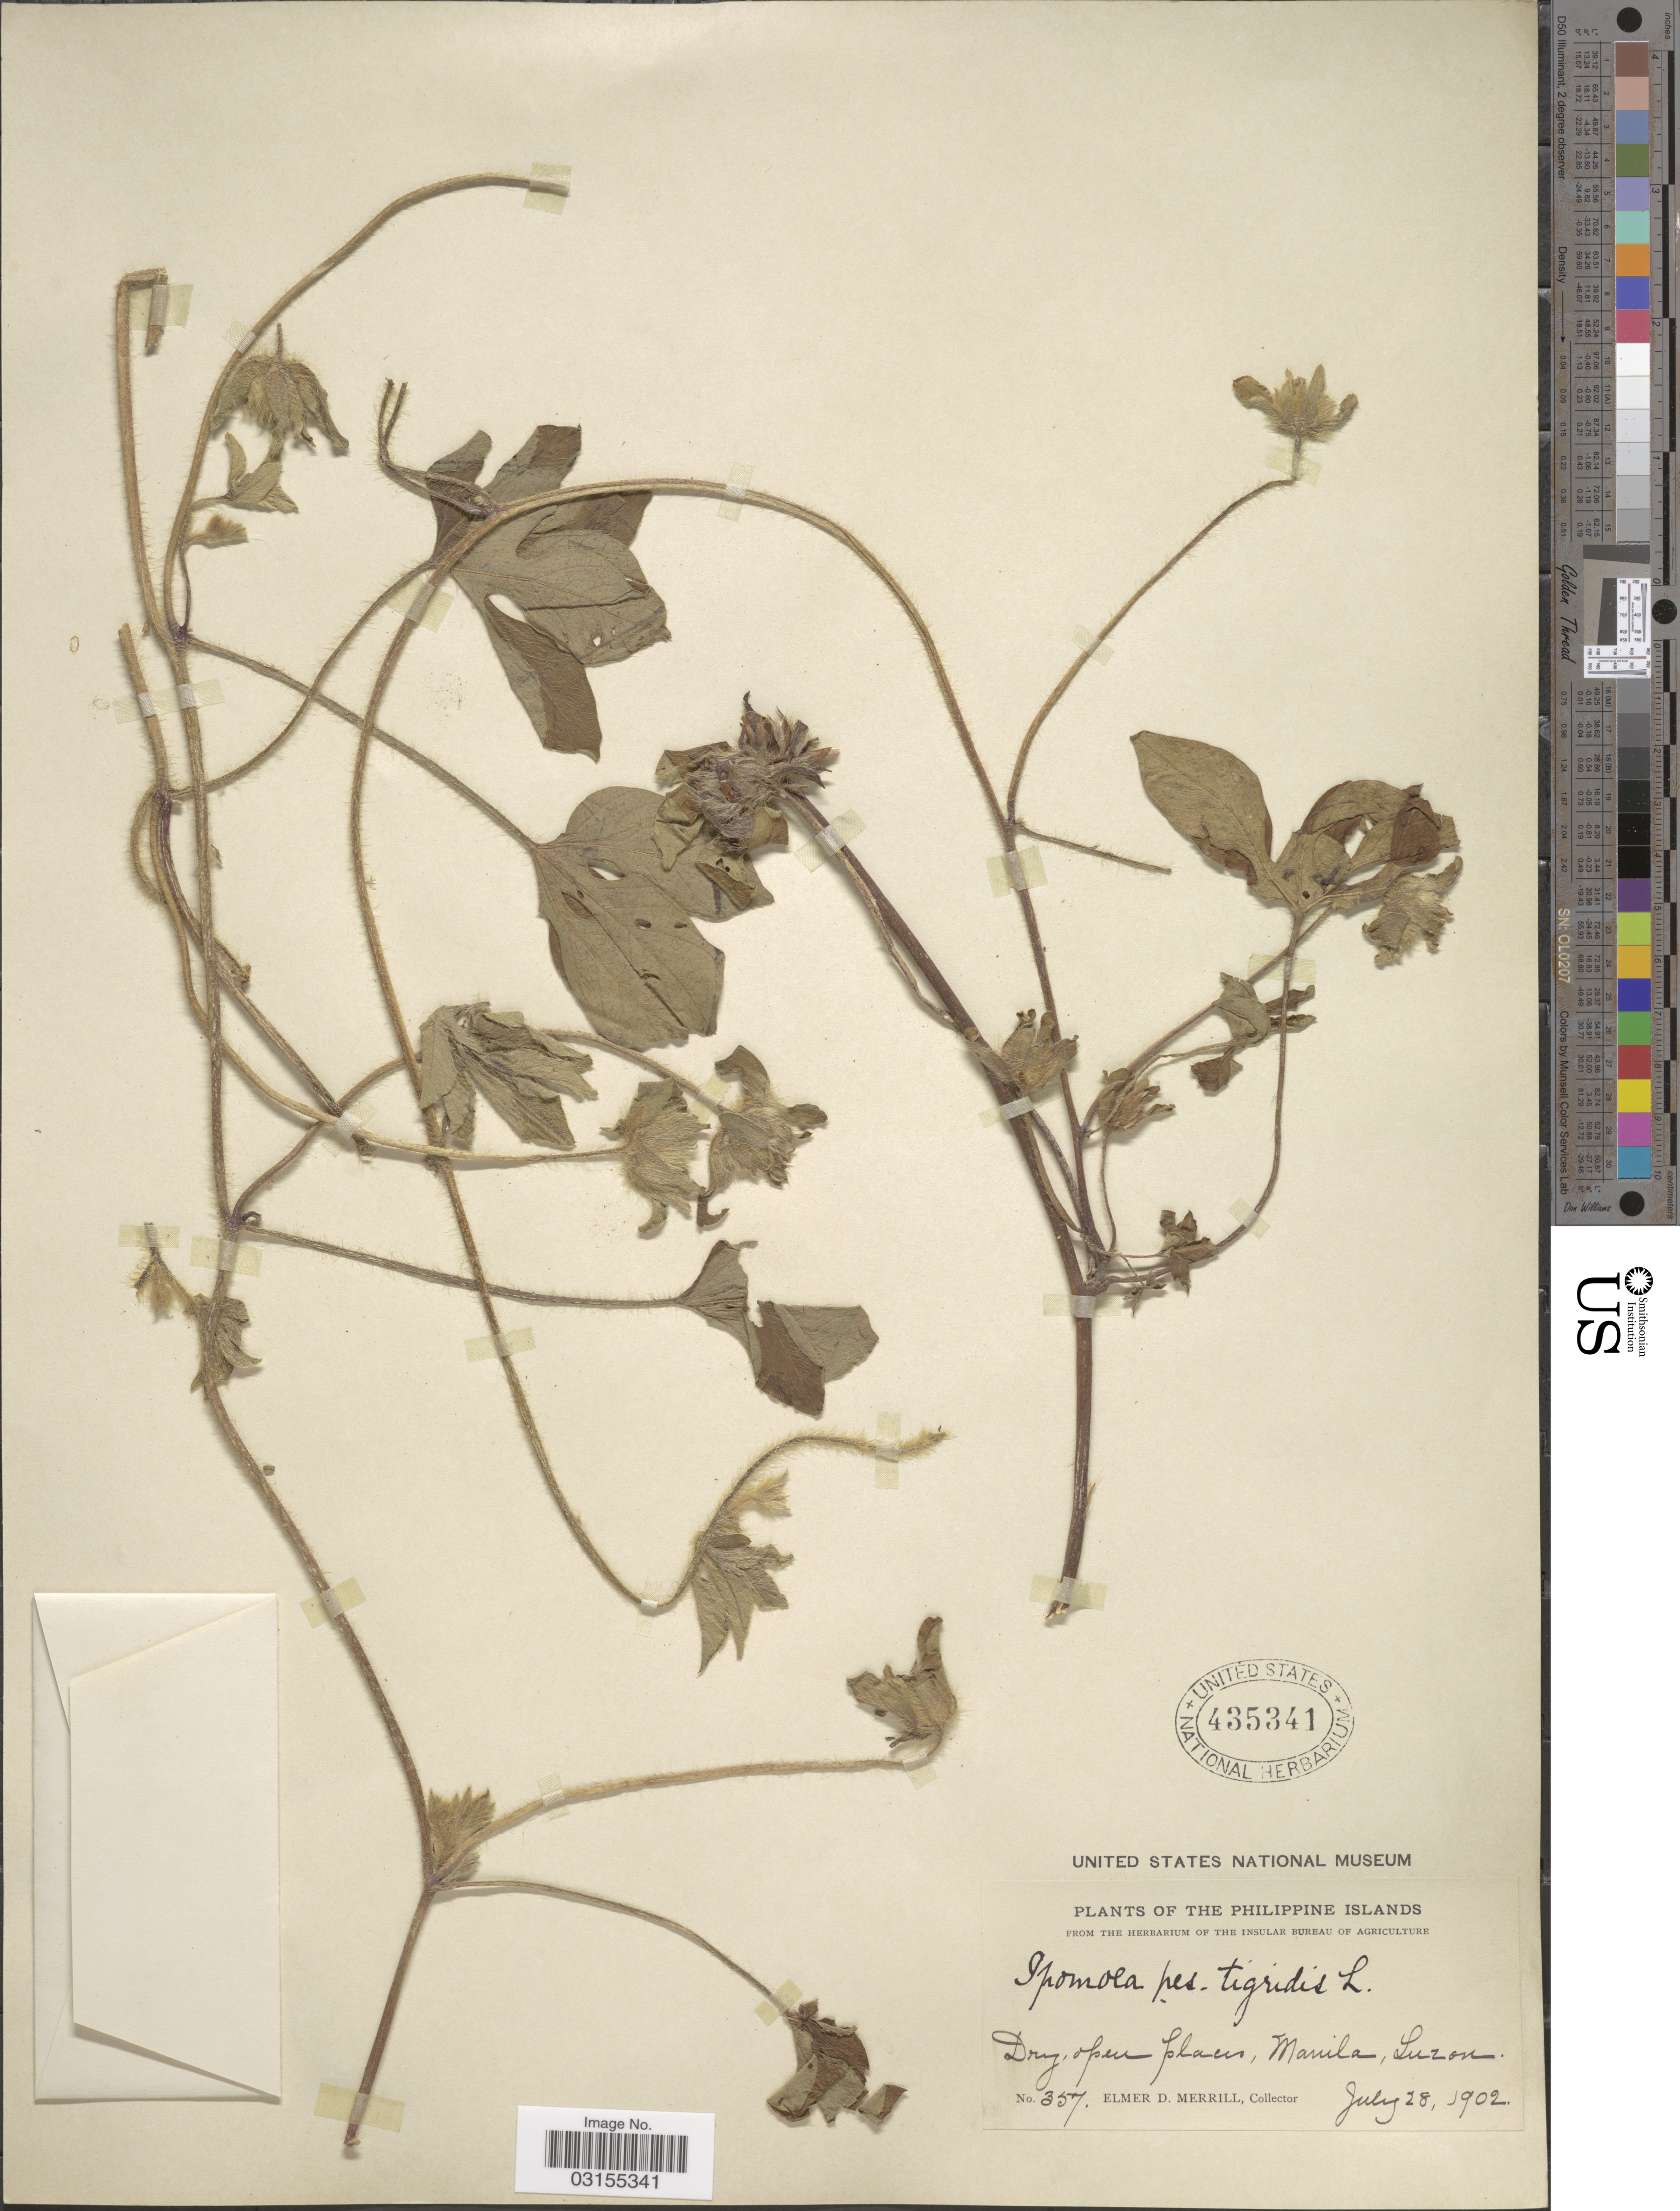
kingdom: Plantae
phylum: Tracheophyta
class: Magnoliopsida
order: Solanales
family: Convolvulaceae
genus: Ipomoea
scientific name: Ipomoea pes-tigridis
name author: L.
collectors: E. D. Merrill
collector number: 357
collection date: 1902-07-28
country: Philippines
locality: The Philippine Islands. Dry, open places, Manila, Luzon.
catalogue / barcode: US 435341